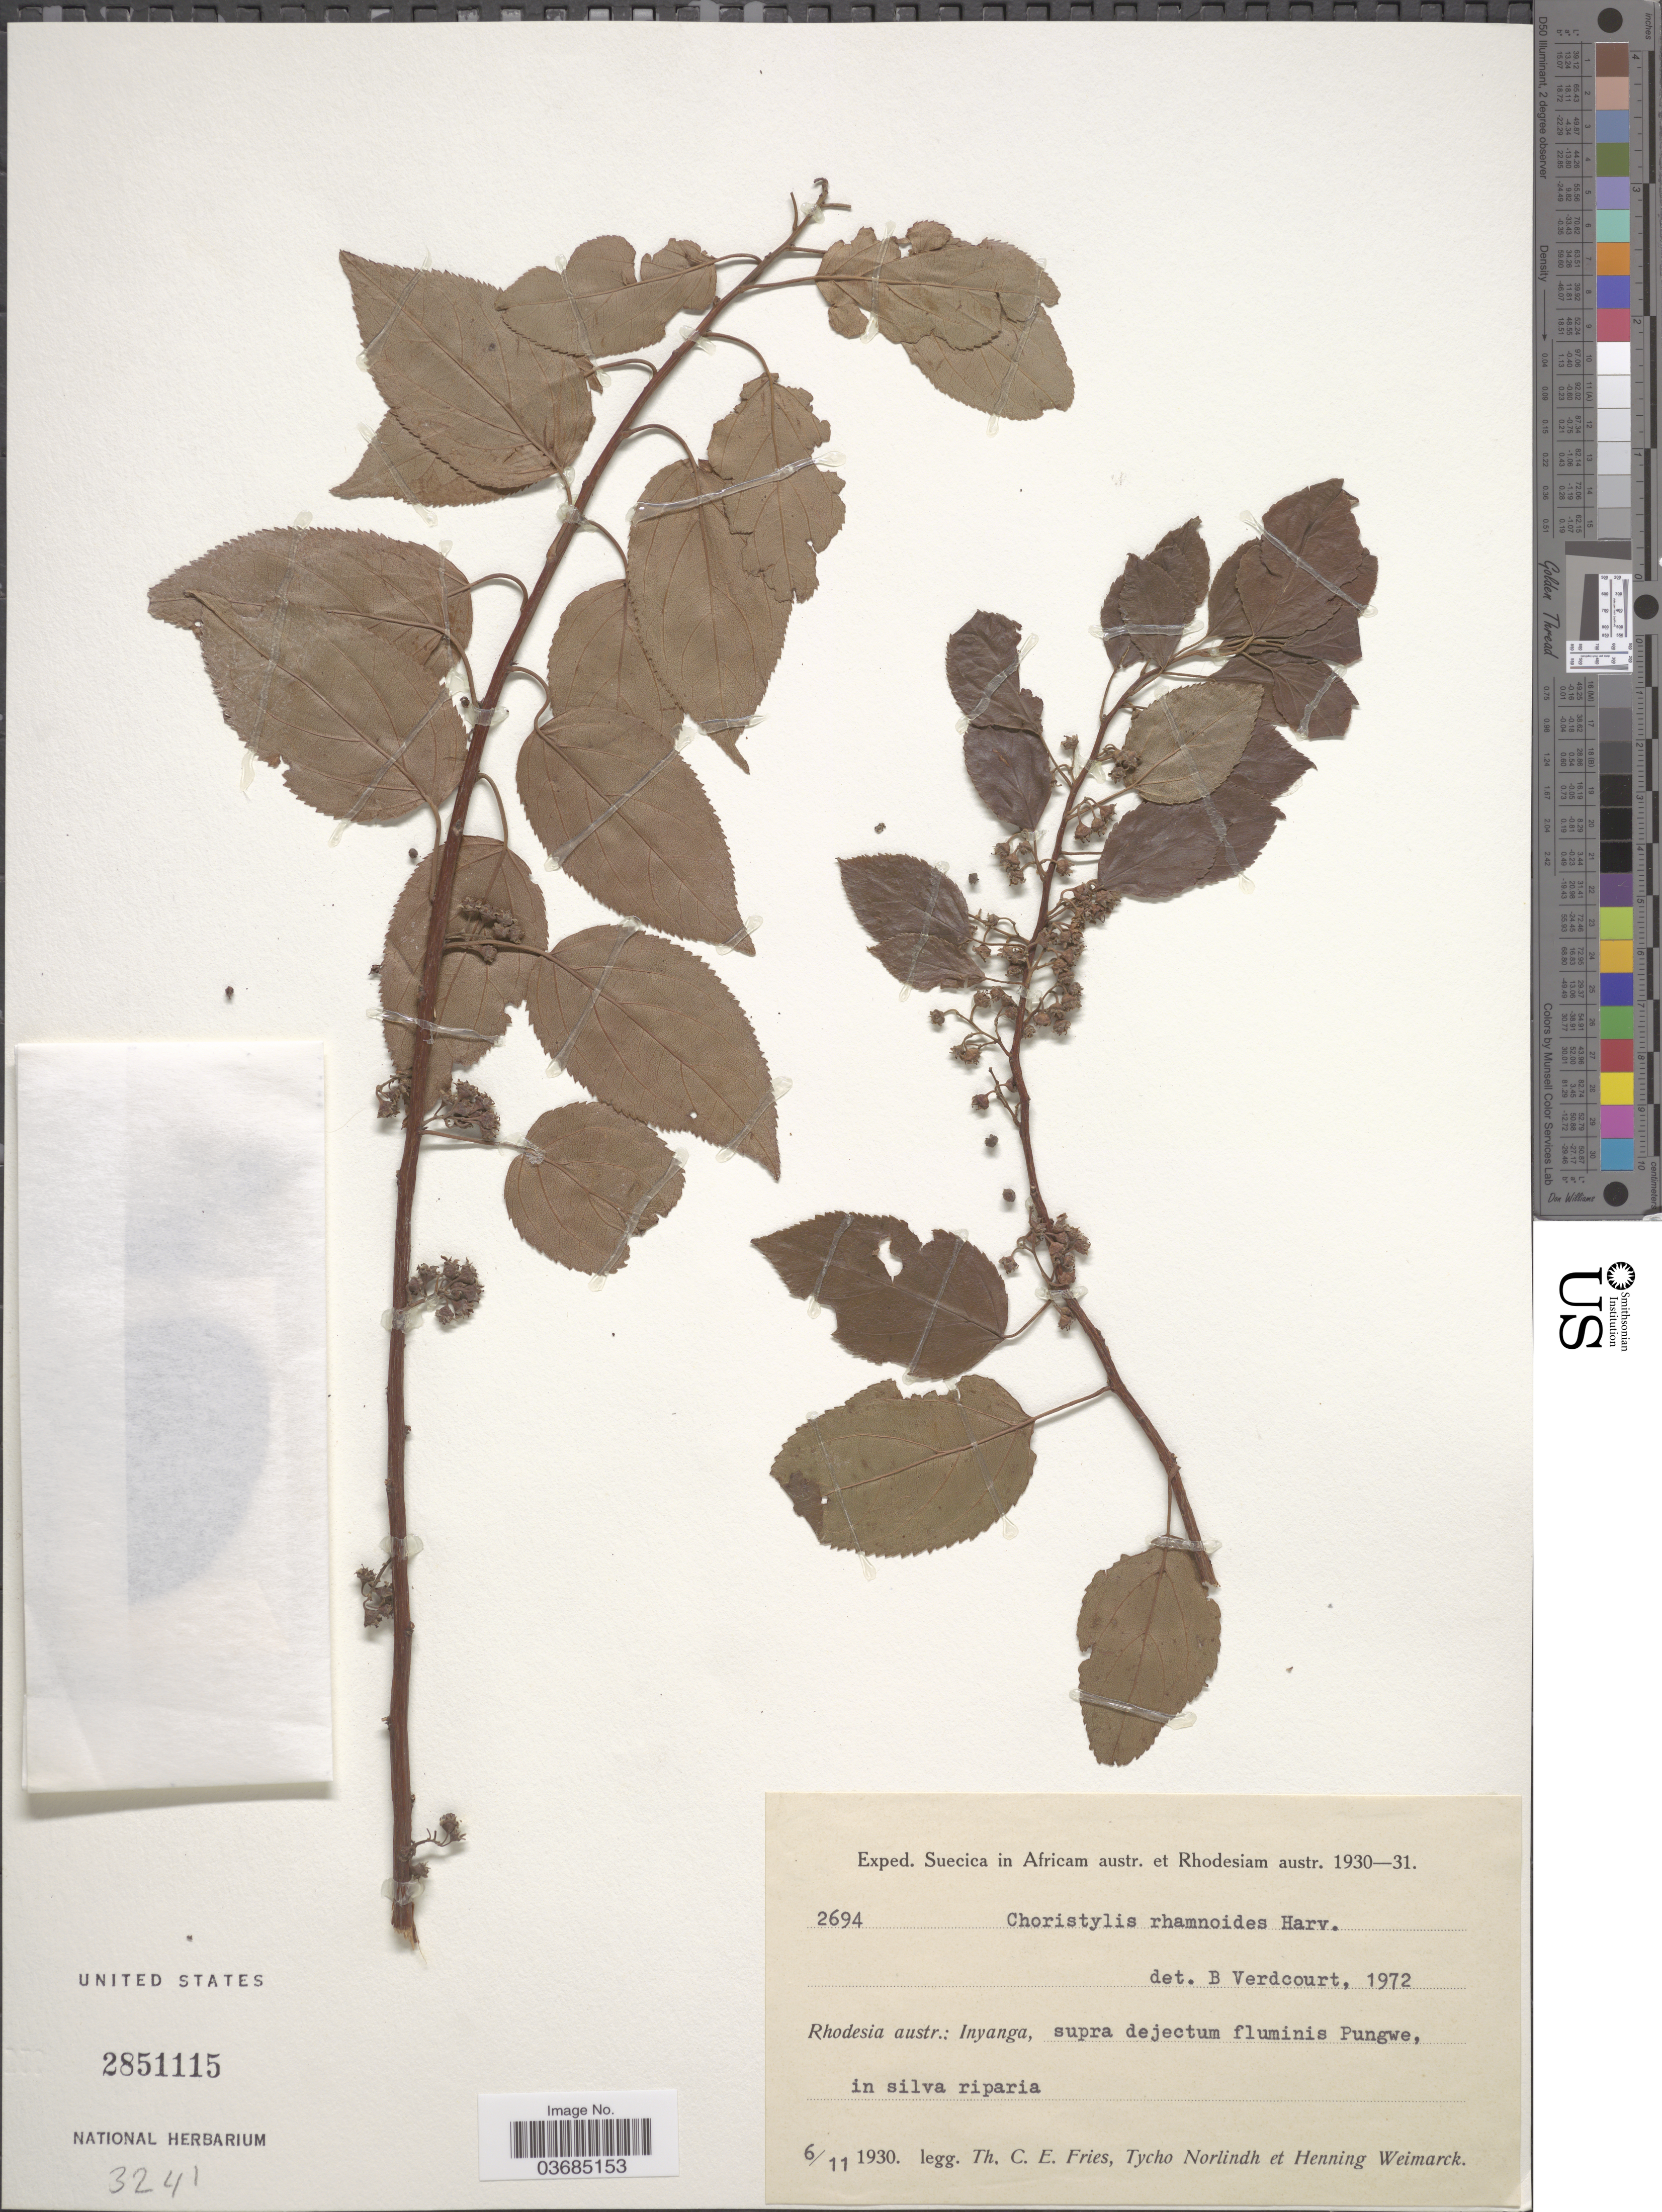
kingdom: Plantae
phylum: Tracheophyta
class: Magnoliopsida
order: Saxifragales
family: Iteaceae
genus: Itea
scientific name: Itea rhamnoides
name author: (Harv.) Kubitzki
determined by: Strong, Mark T., (BOT), Smithsonian Institution - National Museum of Natural History (UNITED STATES)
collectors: T. C. E. Fries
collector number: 2694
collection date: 1930-11-06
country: Zimbabwe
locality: Exped. Suecica in Africam austr. et Rhodesiam austr. 1930-31. Rhodesia austr.: Inyanga, supra dejectum fluminis Pungwe, in silva riparia.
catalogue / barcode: US 2851115